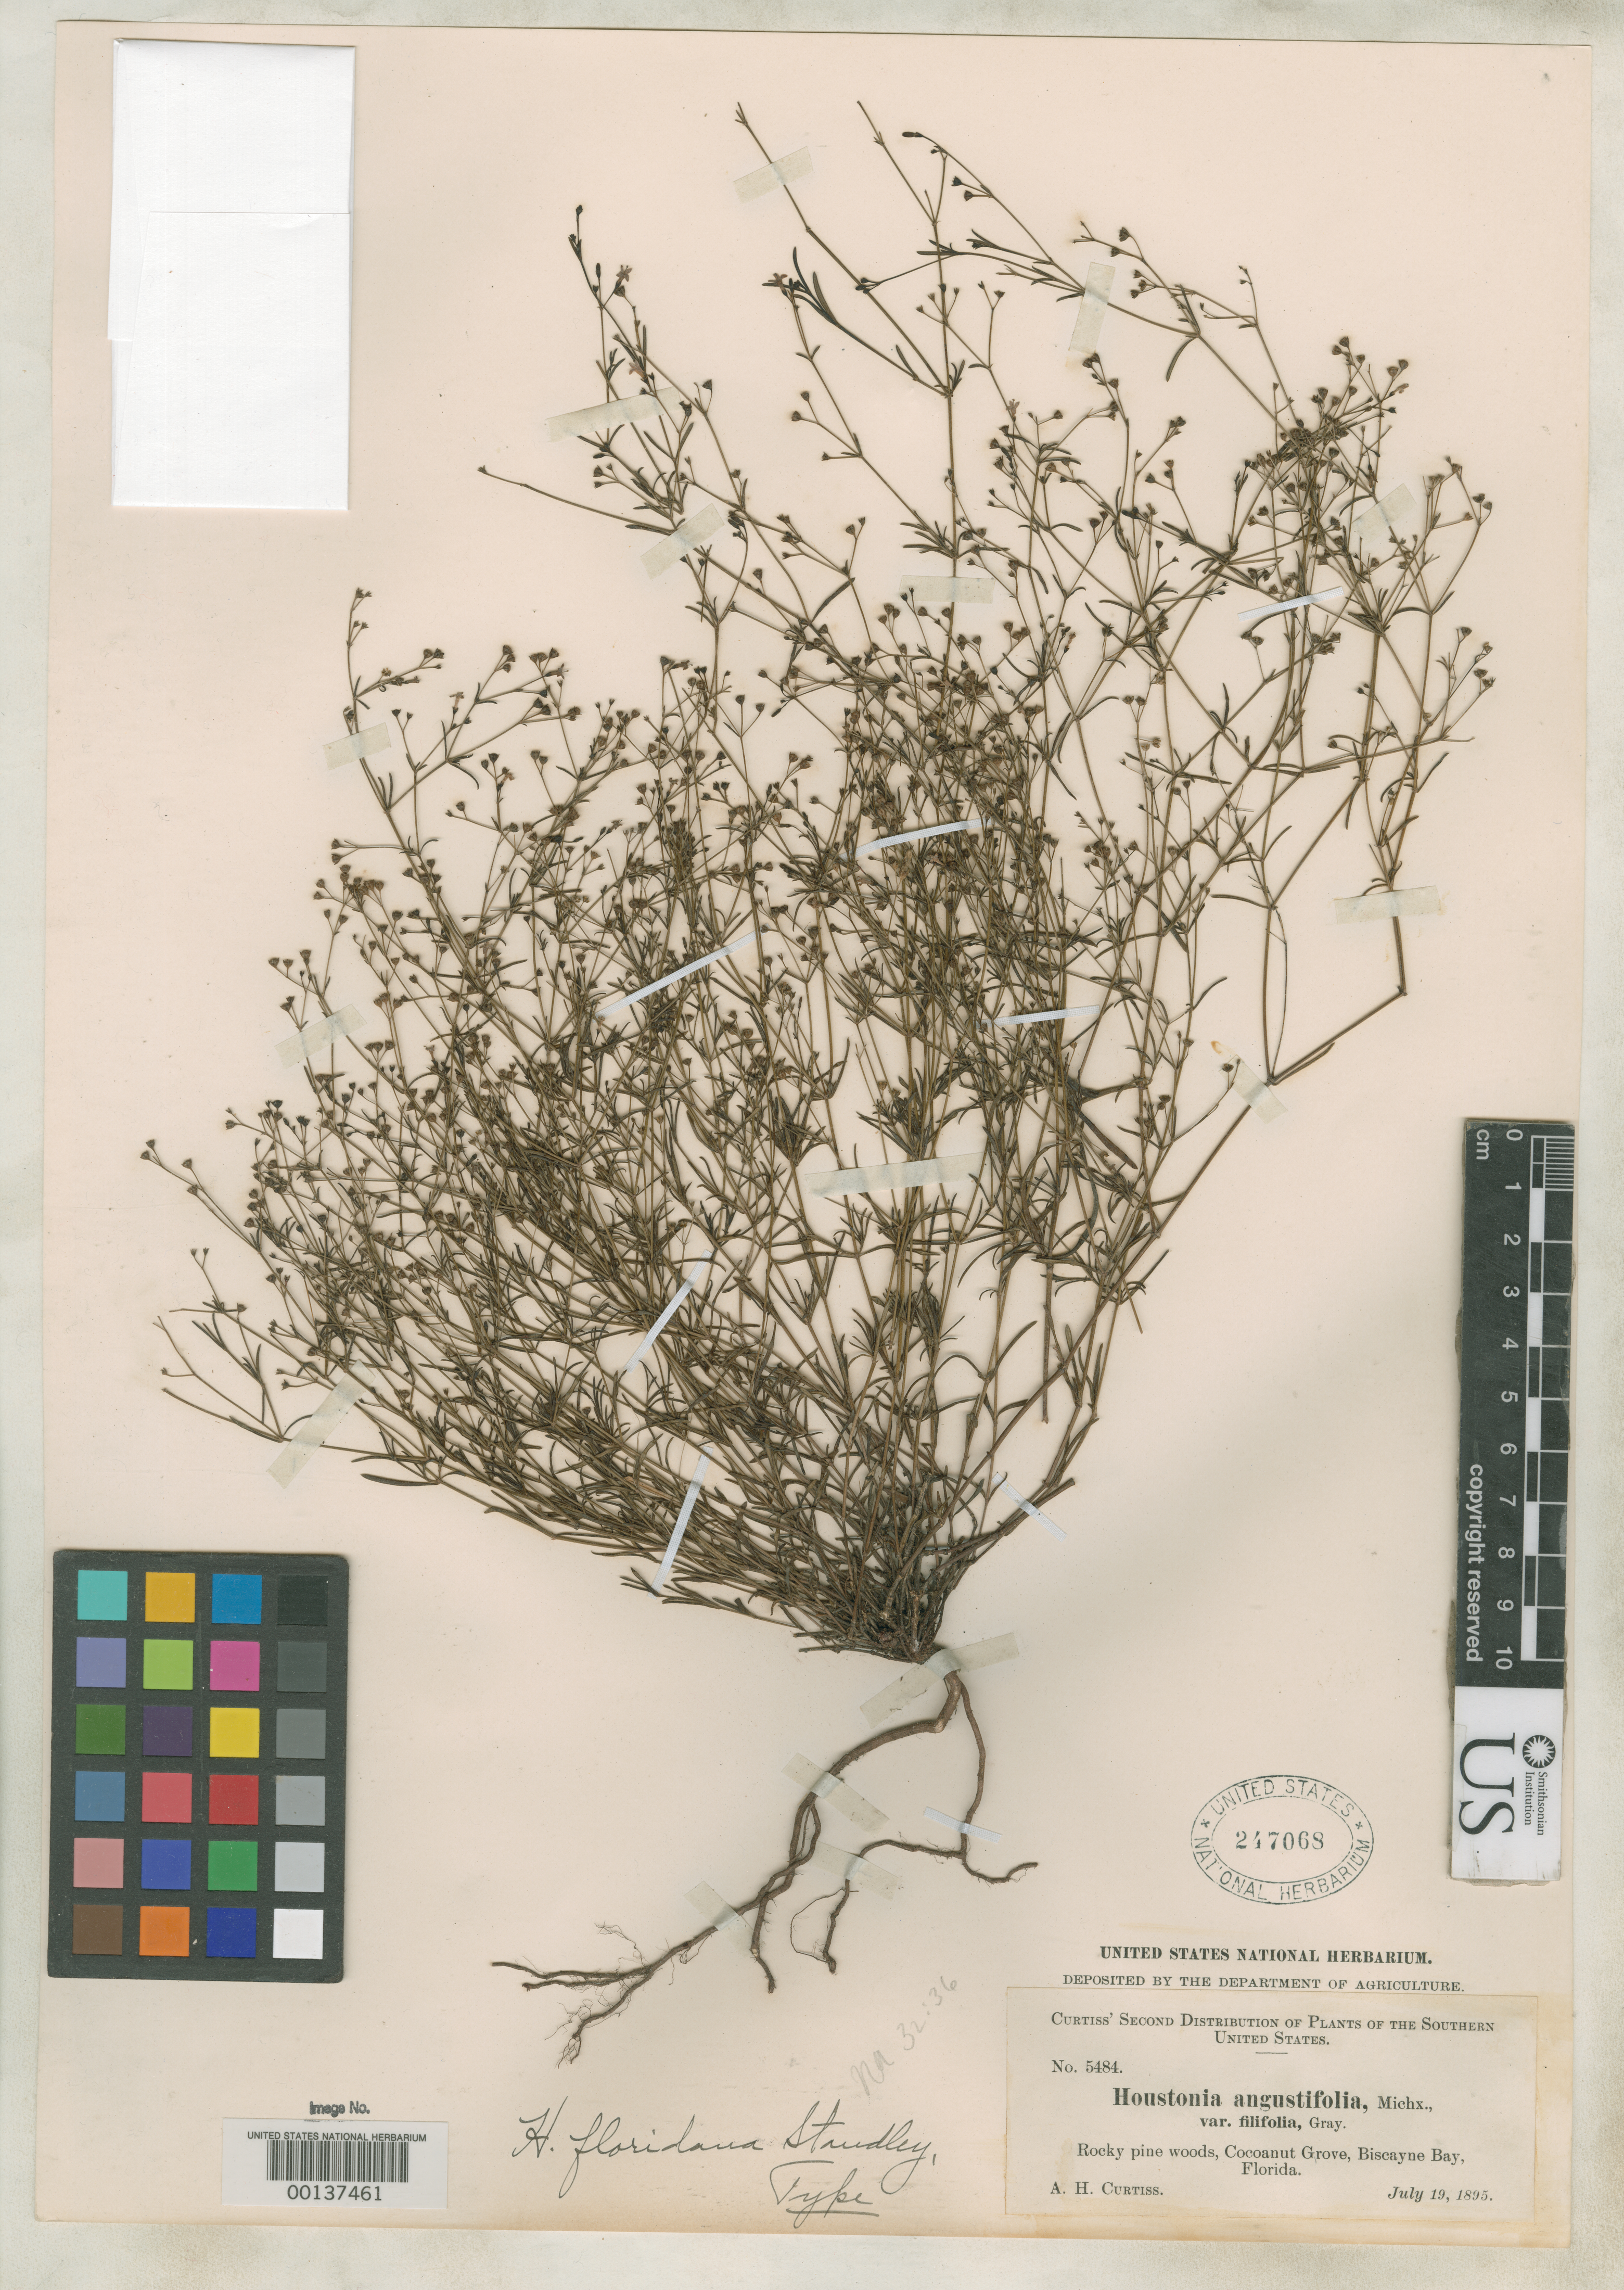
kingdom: Plantae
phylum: Tracheophyta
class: Magnoliopsida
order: Gentianales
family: Rubiaceae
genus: Houstonia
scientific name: Houstonia floridana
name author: Standl.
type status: Holotype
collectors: A. H. Curtiss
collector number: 5484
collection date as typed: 19 Jul 1895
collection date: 1895-07-19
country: United States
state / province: Florida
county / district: Dade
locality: Coconut Grove, Biscayne Bay.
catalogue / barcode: US 247068